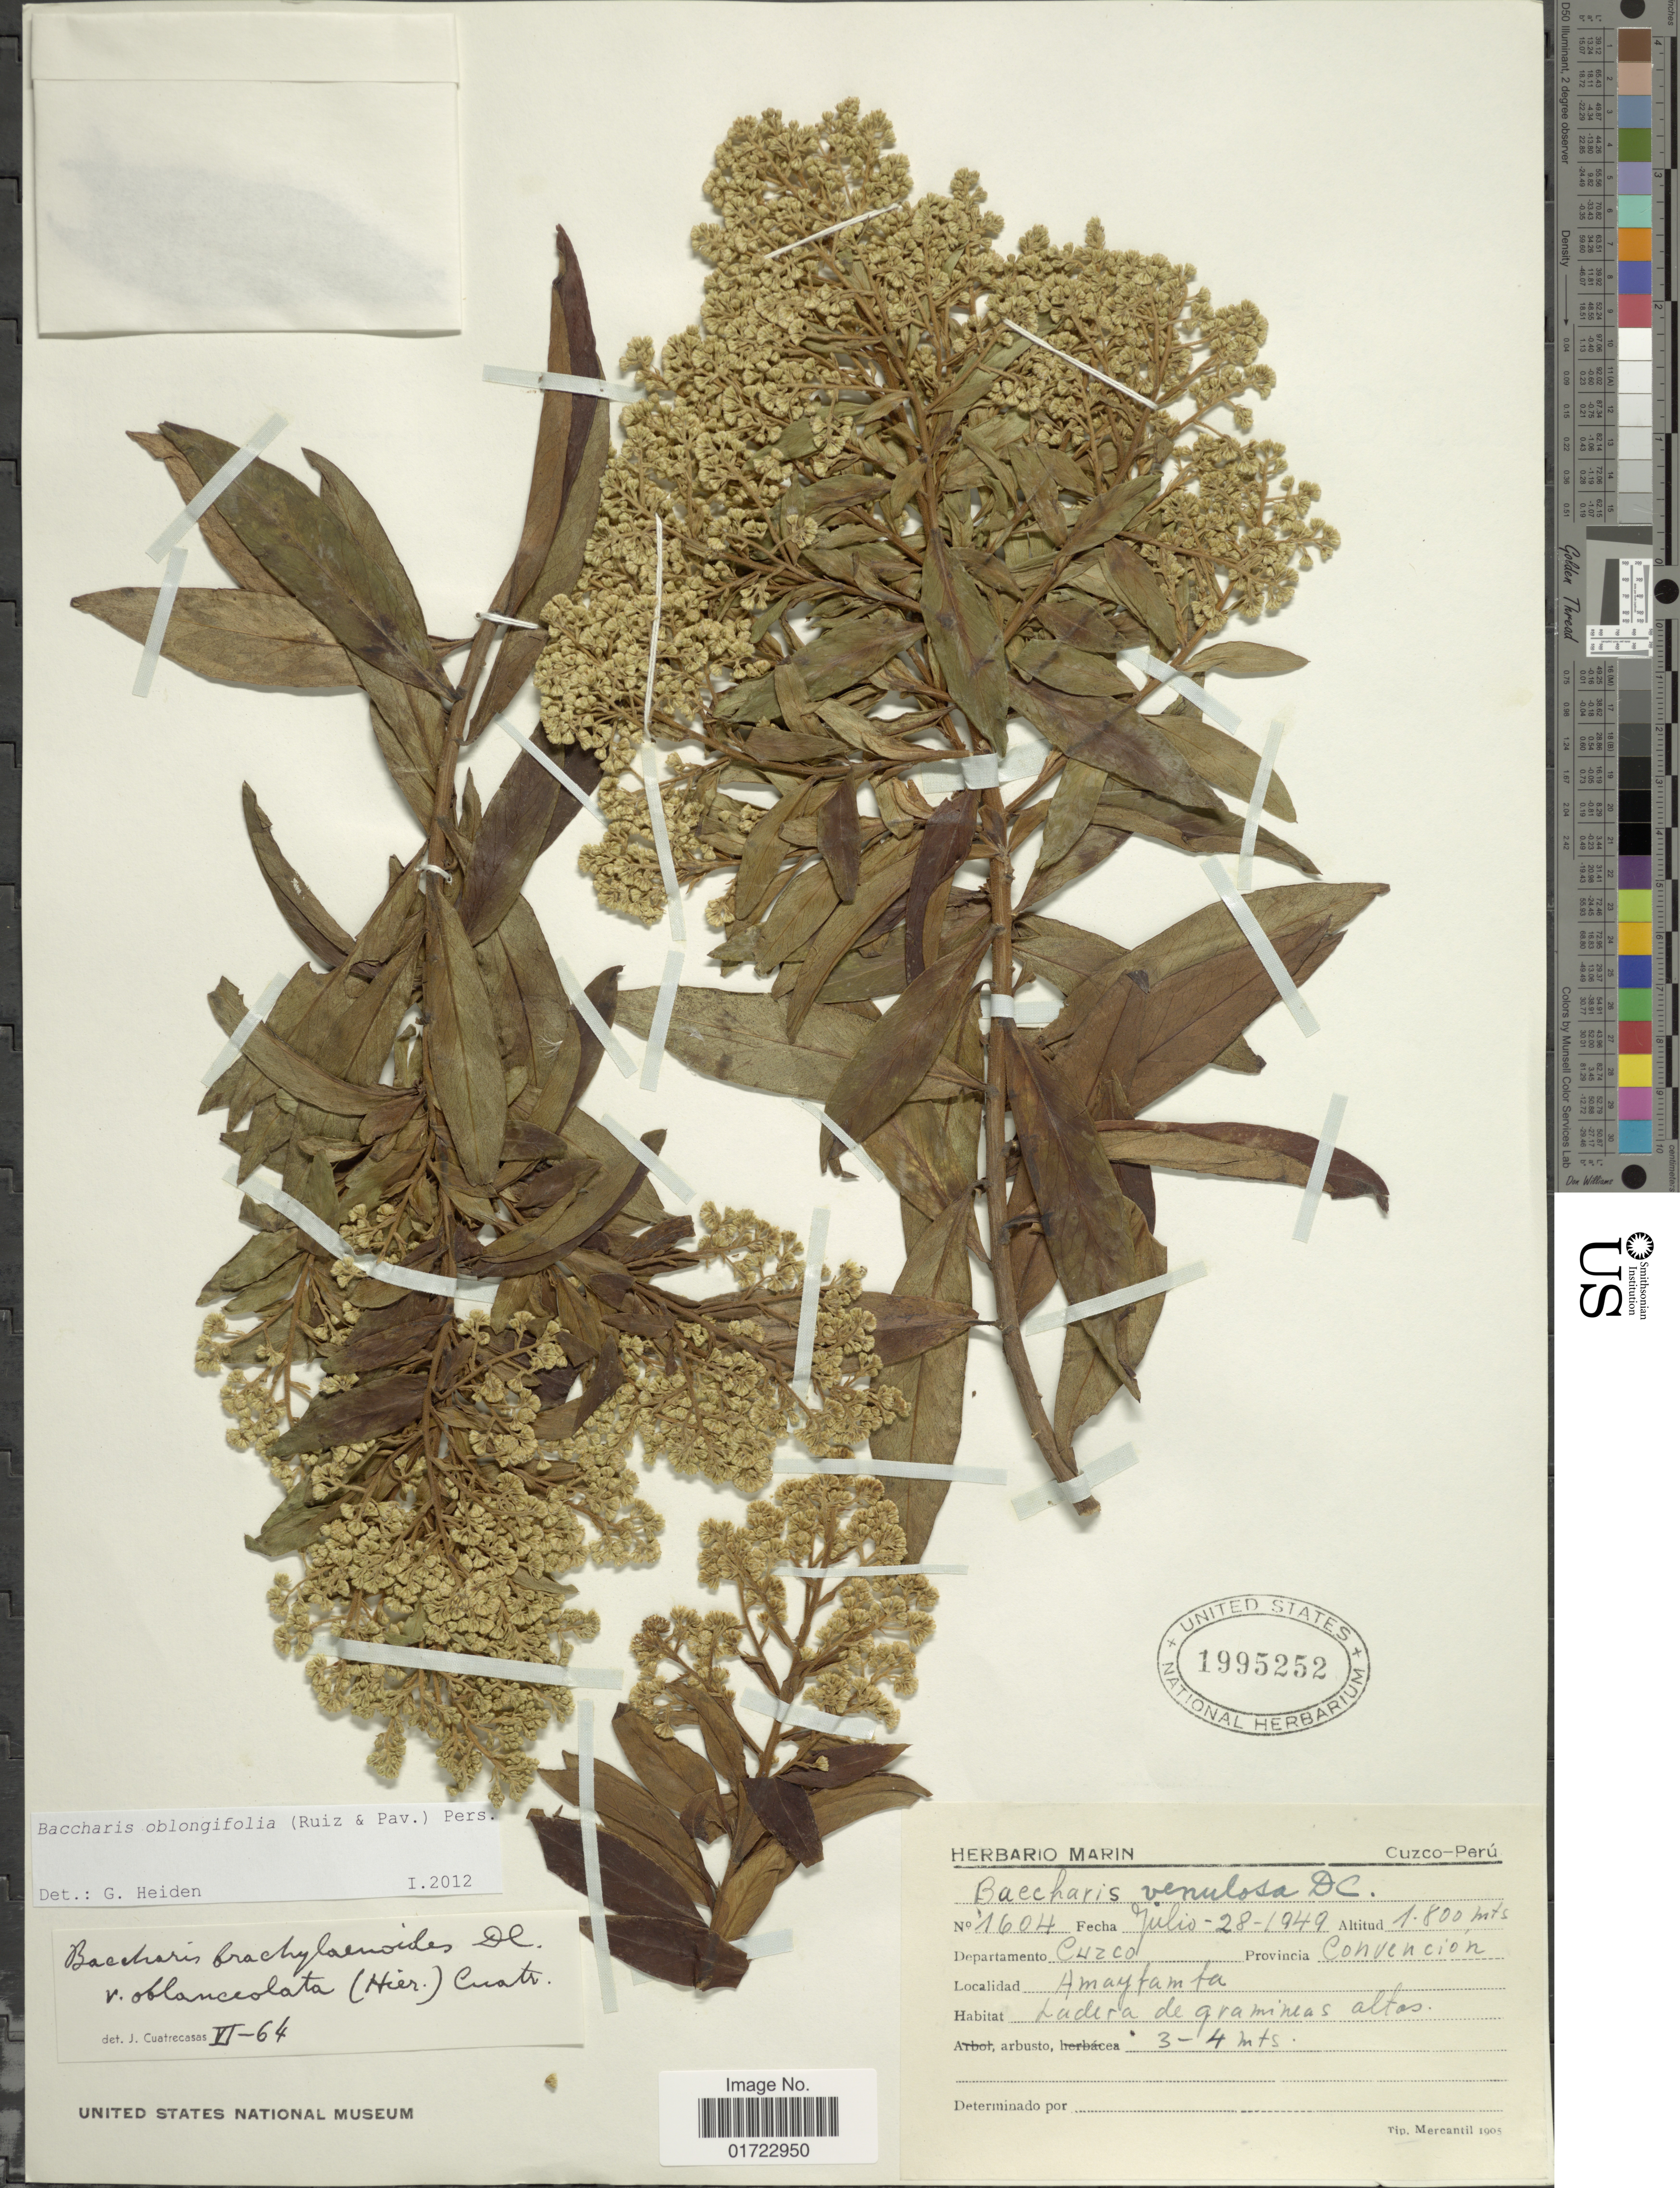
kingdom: Plantae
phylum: Tracheophyta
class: Magnoliopsida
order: Asterales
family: Asteraceae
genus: Baccharis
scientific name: Baccharis oblongifolia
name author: (Ruiz & Pav.) Pers.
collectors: ex herb. Marin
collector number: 1604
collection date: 1949-07-28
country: Peru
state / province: Cusco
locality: Provincia Convencion. Amaytamba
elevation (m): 1800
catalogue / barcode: US 1995252